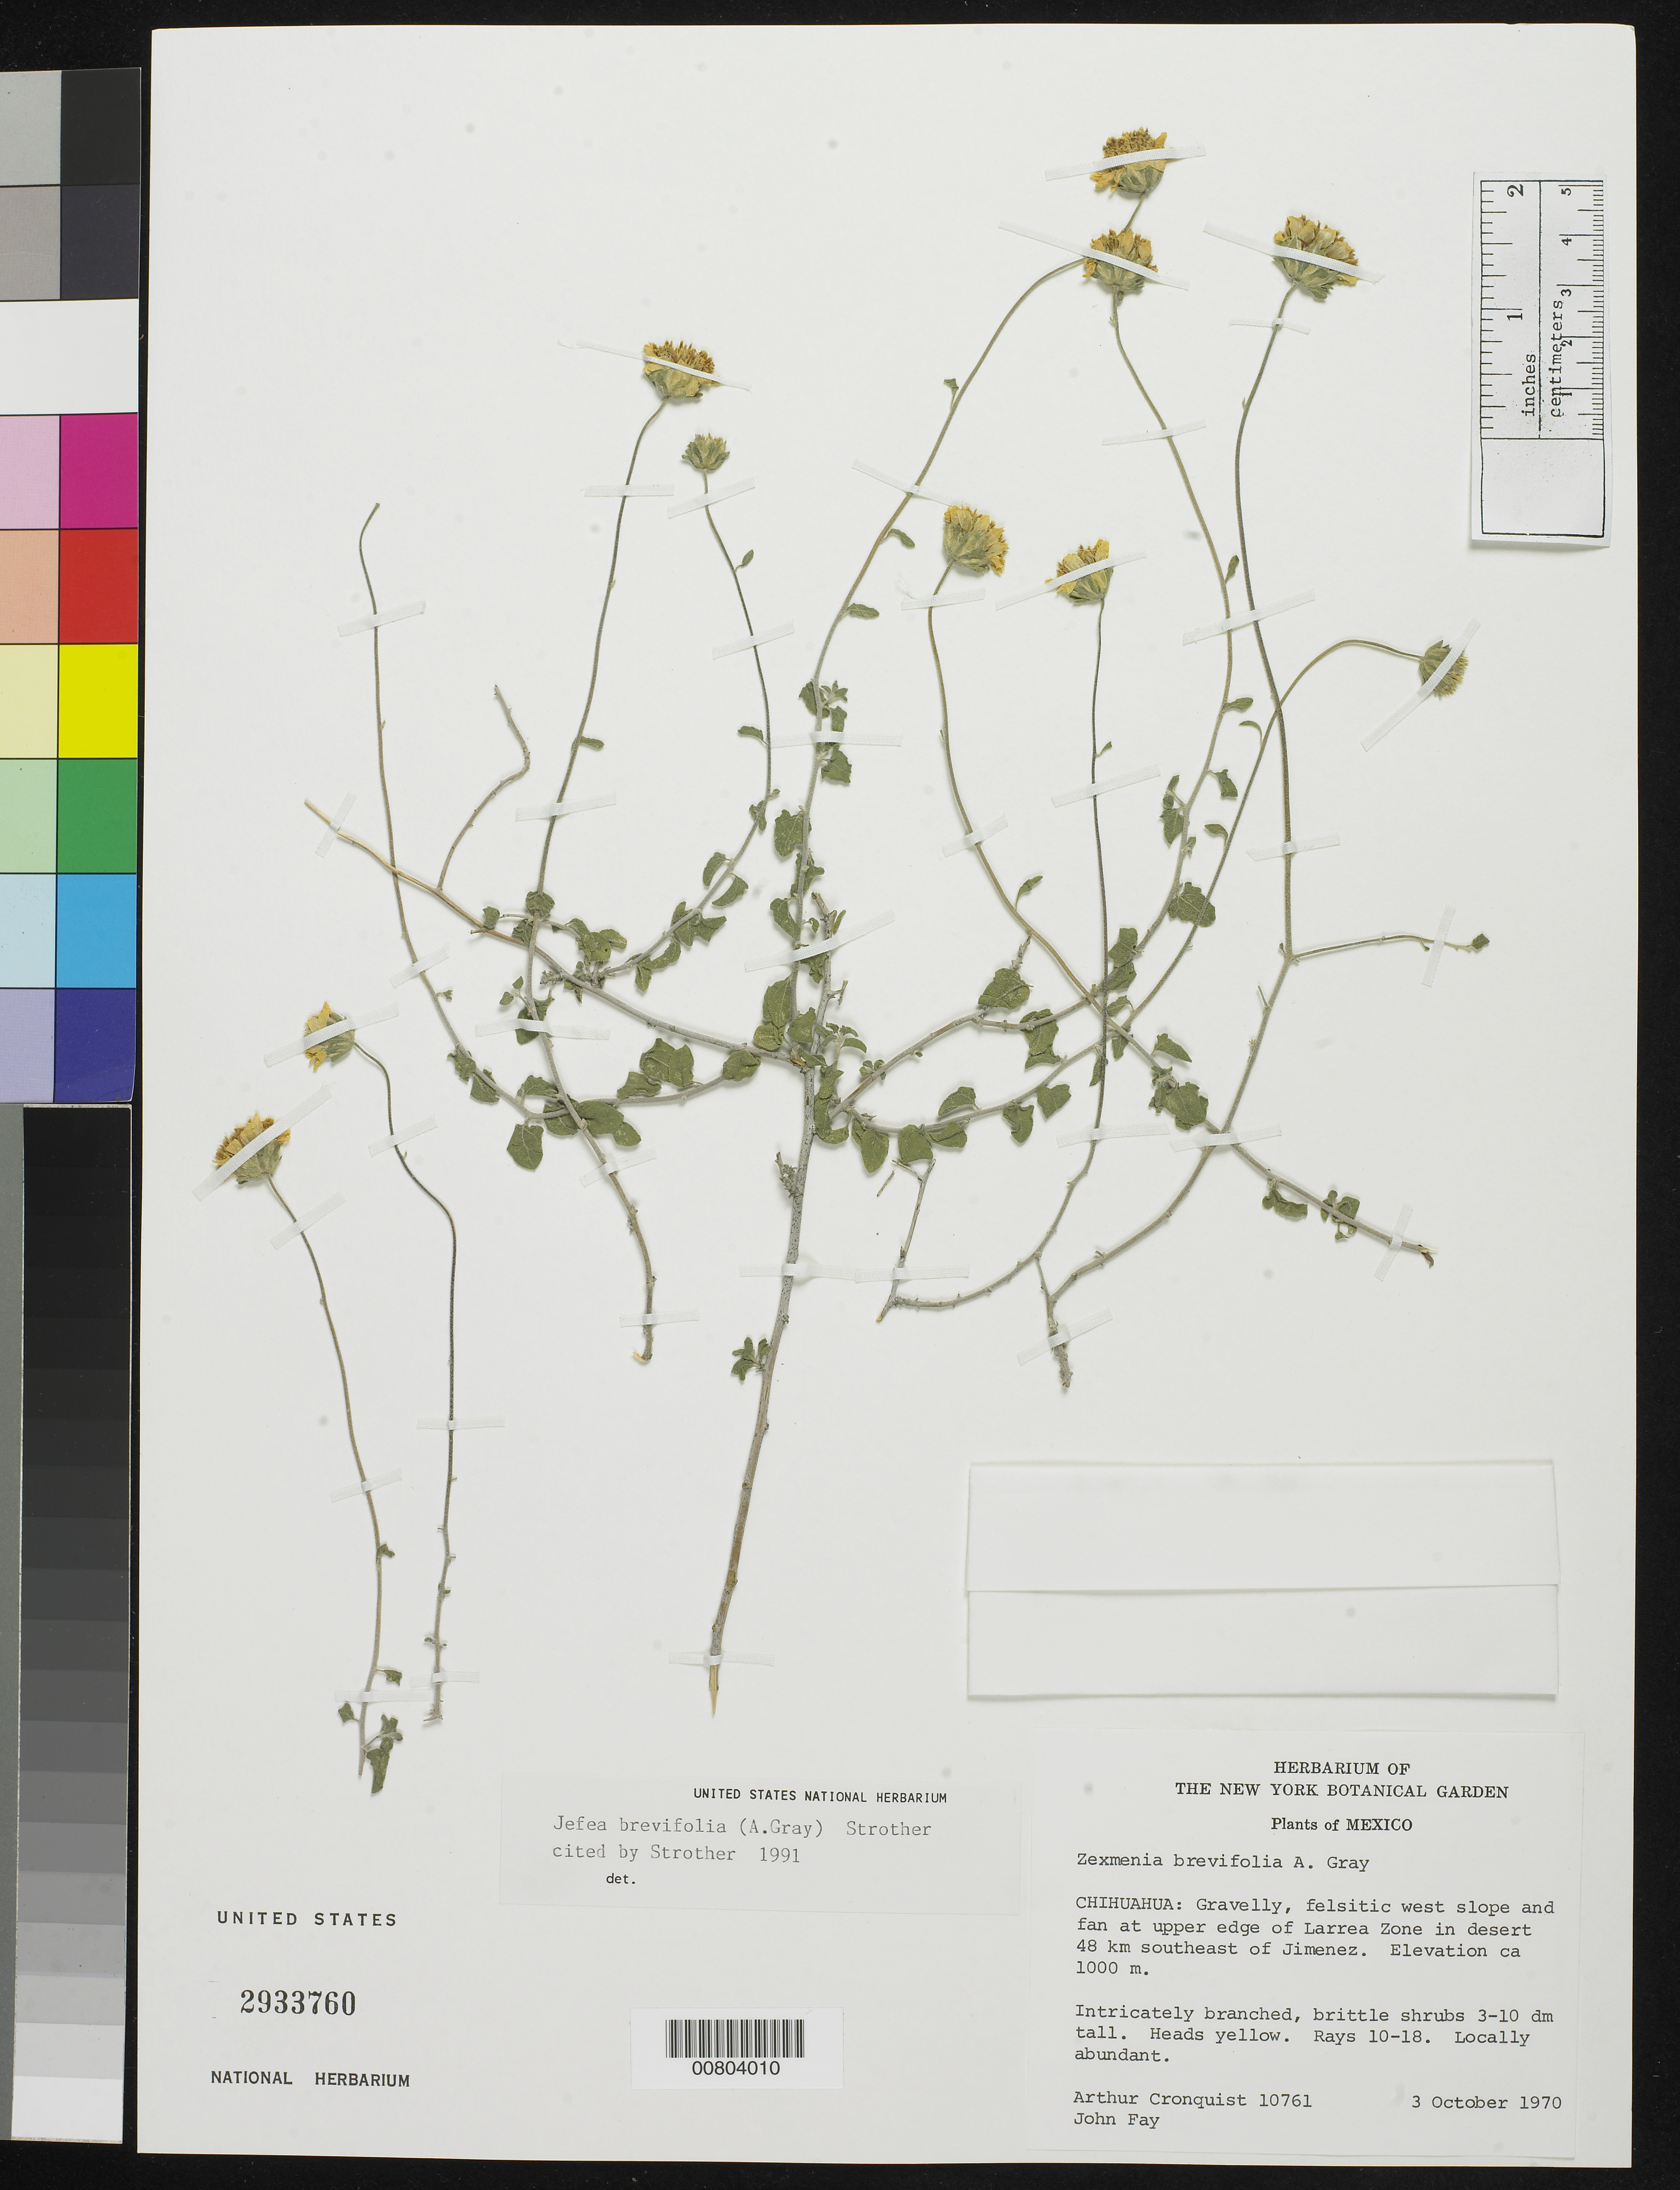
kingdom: Plantae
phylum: Tracheophyta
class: Magnoliopsida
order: Asterales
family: Asteraceae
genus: Jefea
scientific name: Jefea brevifolia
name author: (A. Gray) Strother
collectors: A. J. Cronquist & J. Fay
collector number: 10761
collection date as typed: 03 Oct 1970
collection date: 1970-10-03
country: Mexico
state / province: Chihuahua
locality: West slope and fan at upper edge of Larrea Zone in desert 48 km southeast of Jimenez.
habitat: Gravelly, felsitic soil.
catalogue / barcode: US 2933760